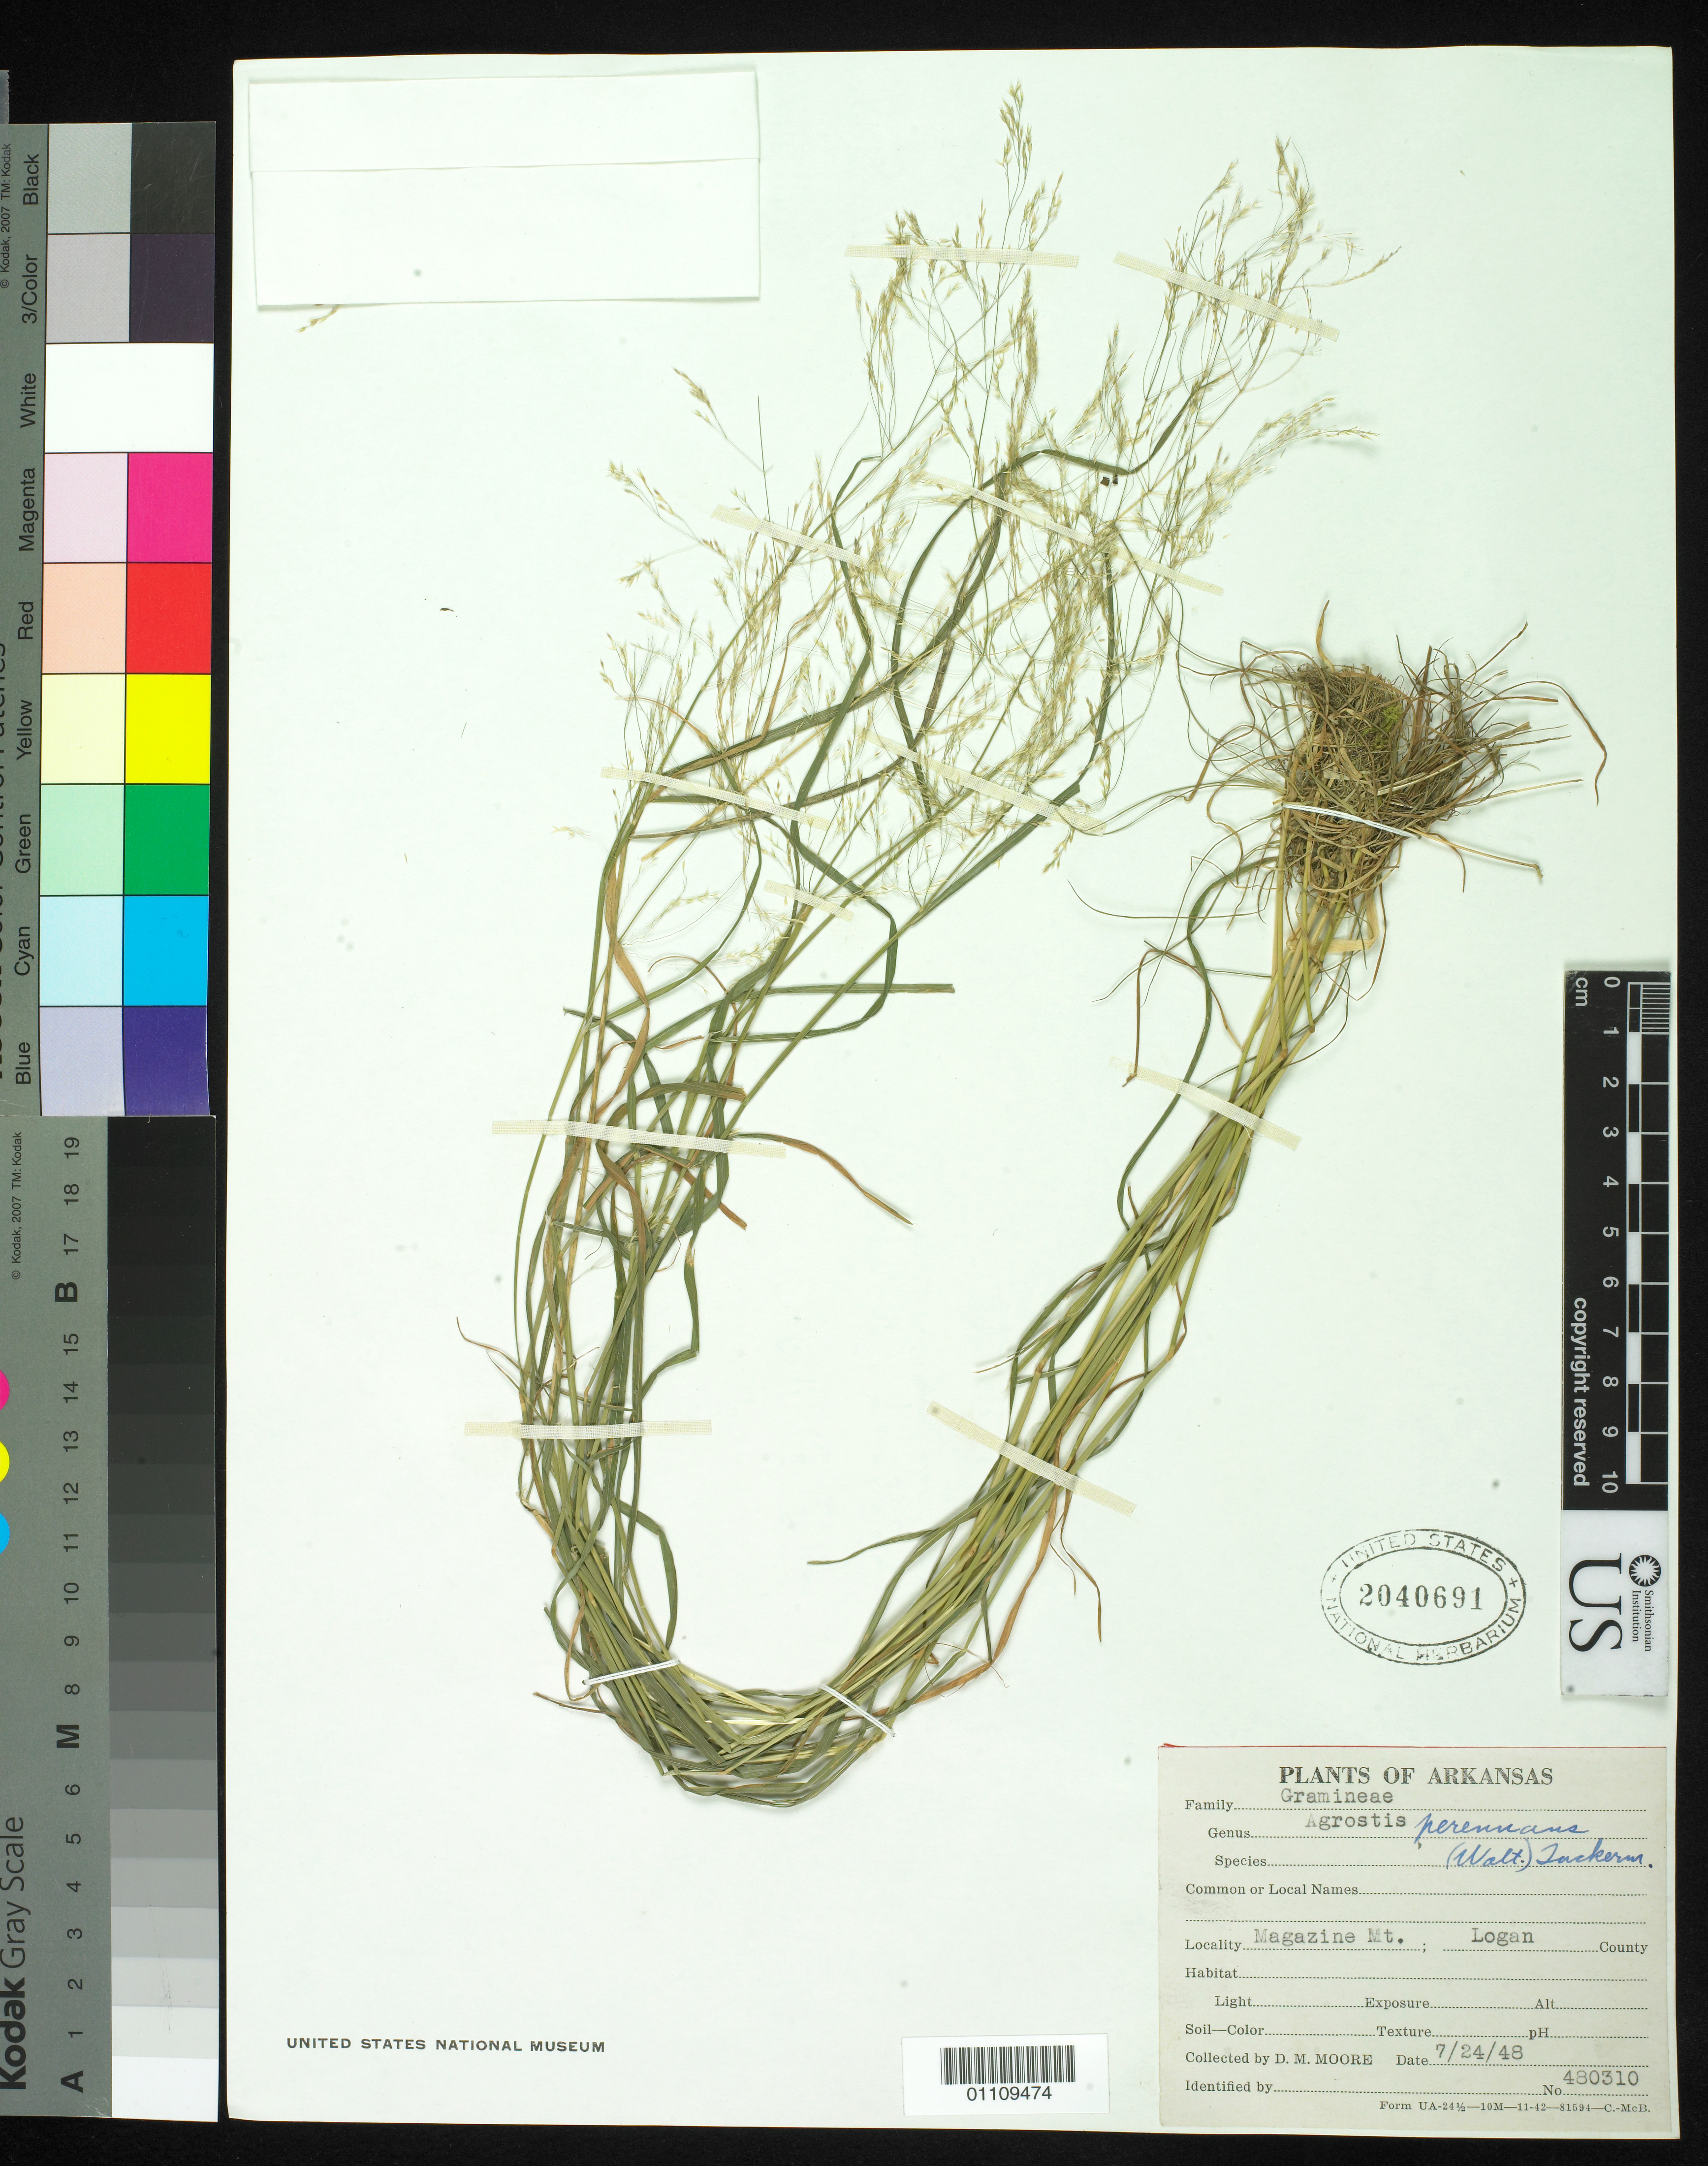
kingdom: Plantae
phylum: Tracheophyta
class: Liliopsida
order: Poales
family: Poaceae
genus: Agrostis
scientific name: Agrostis perennans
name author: (Walter) Tuck.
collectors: D. Moore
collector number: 480310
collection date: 1948-07-24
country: United States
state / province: Arkansas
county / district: Logan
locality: Magazine Mt.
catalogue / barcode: US 2040691